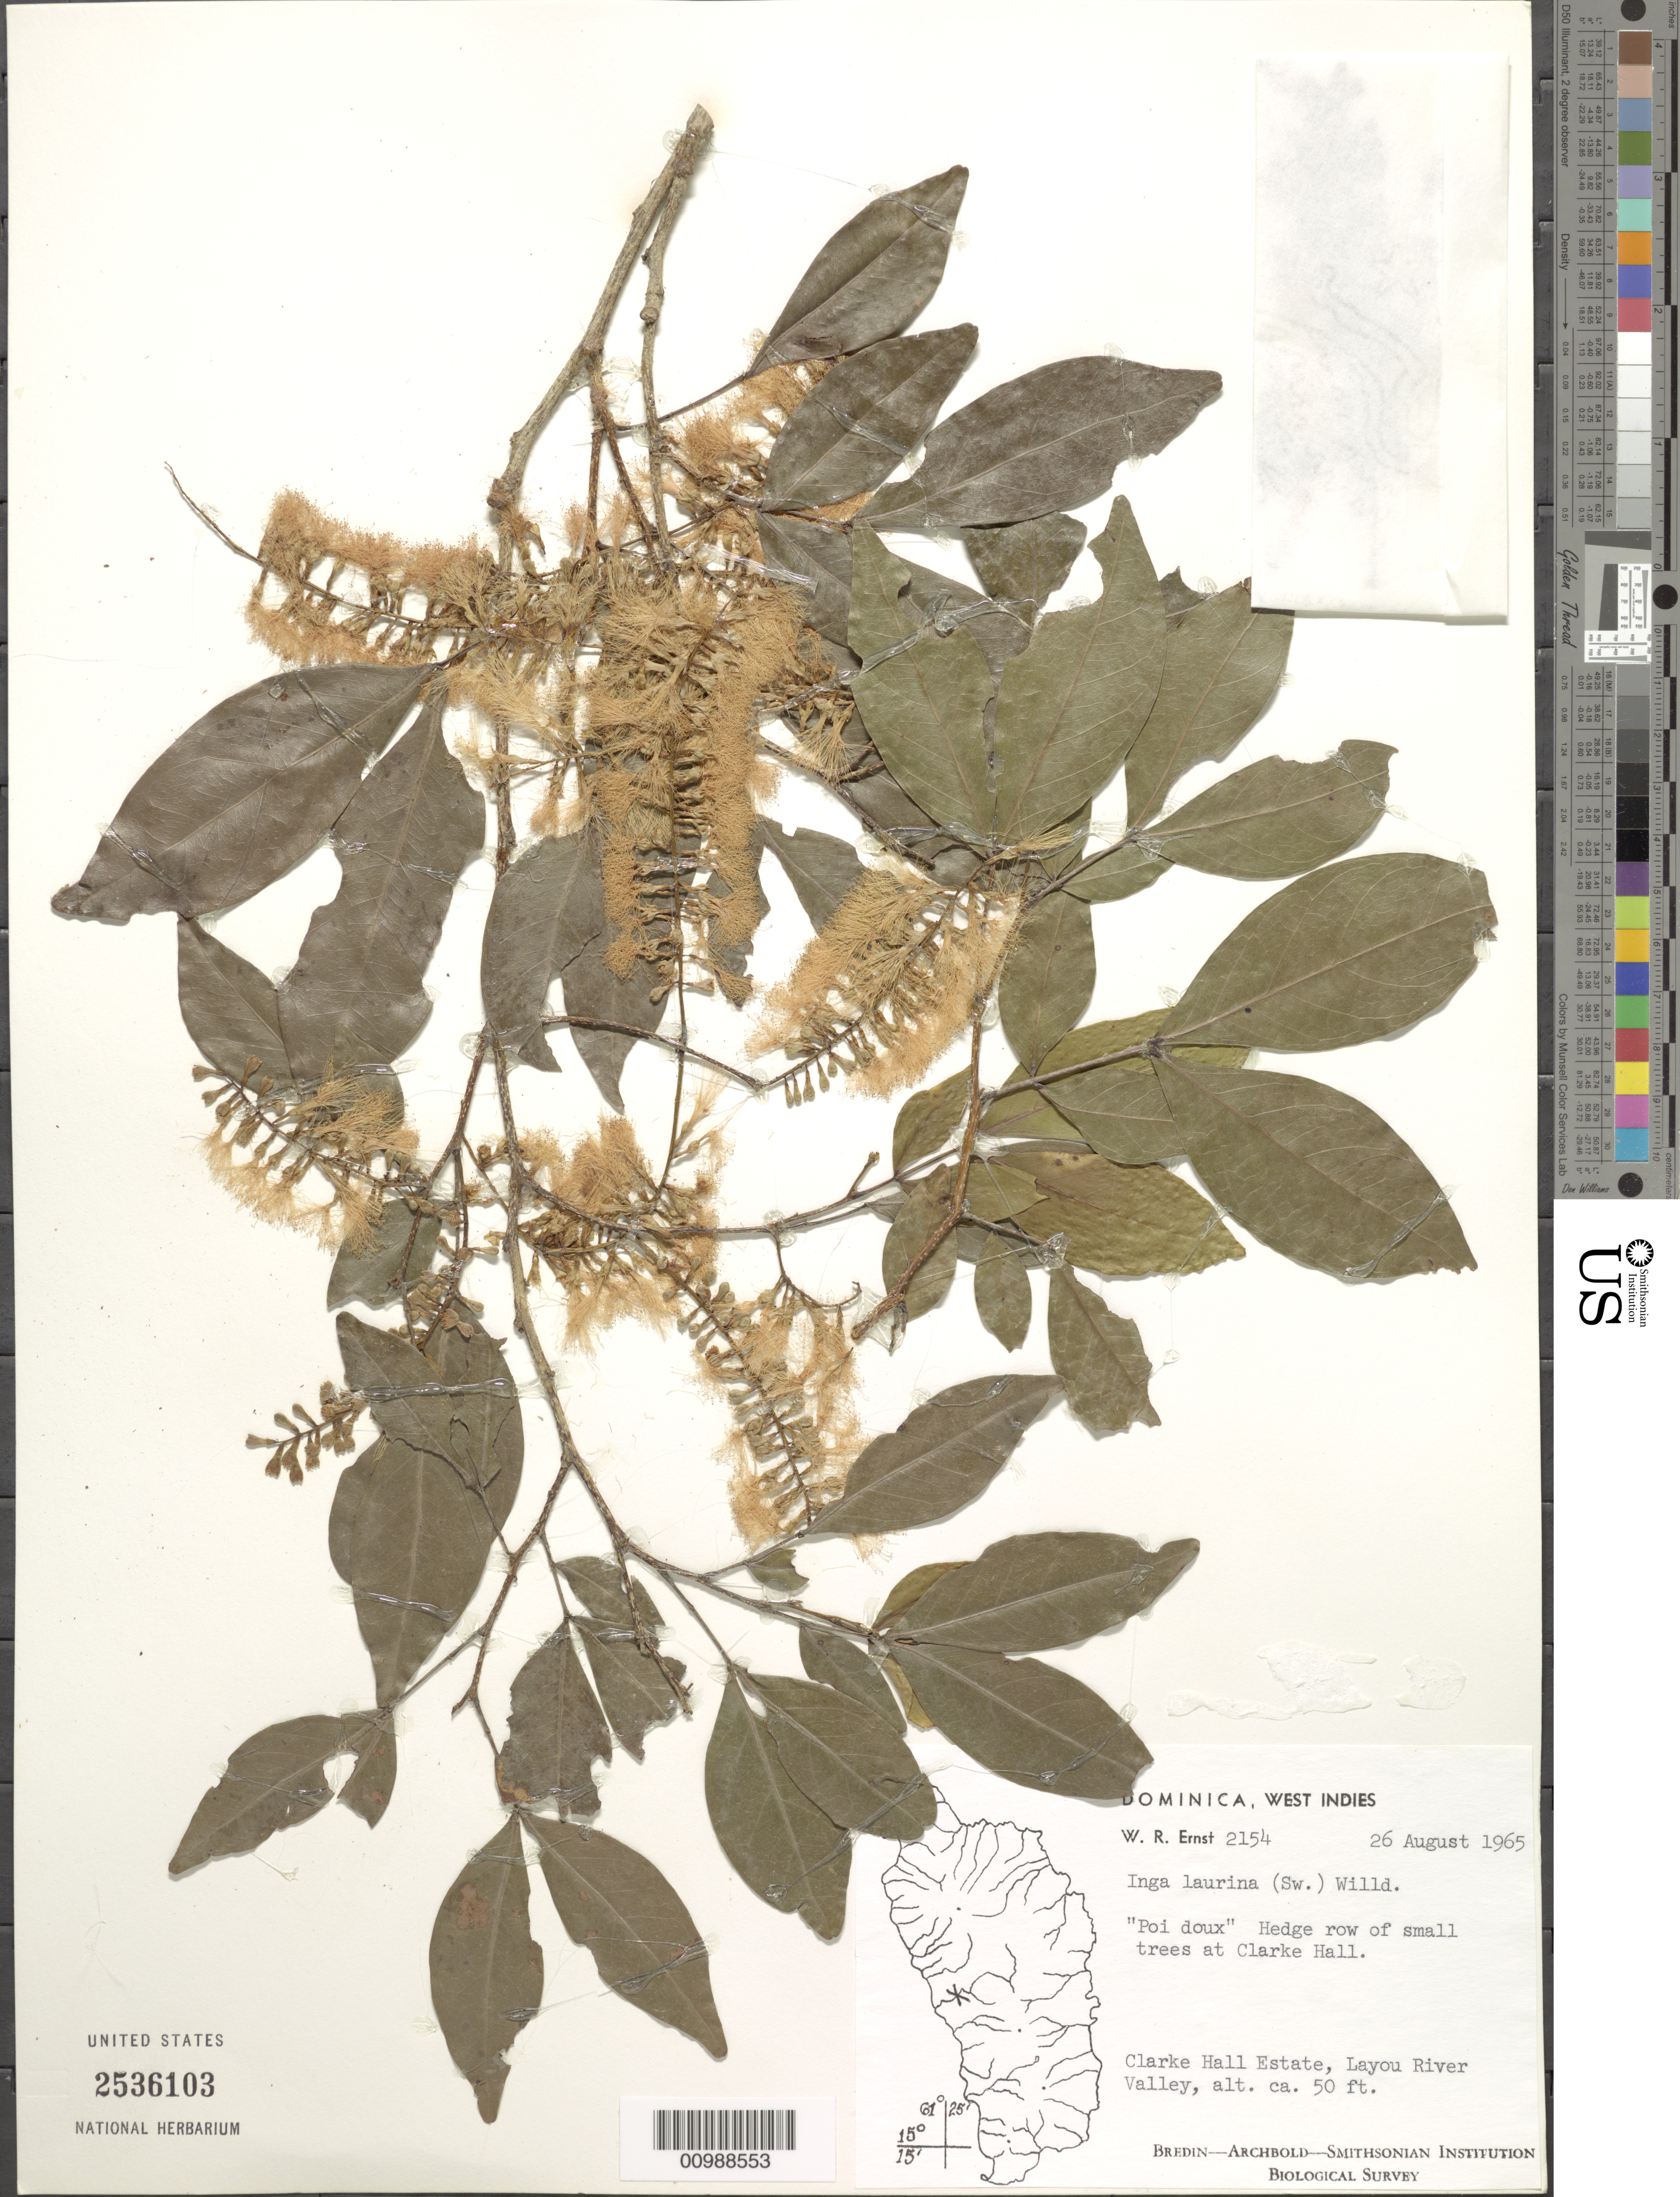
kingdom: Plantae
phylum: Tracheophyta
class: Magnoliopsida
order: Fabales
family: Fabaceae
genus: Inga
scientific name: Inga laurina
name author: (Sw.) Willd.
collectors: W. R. Ernst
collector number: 2154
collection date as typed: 26 Aug 1965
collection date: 1965-08-26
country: Dominica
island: Dominica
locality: Clarke Hall Estate, Layou River Valley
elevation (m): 15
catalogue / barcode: US 2536103